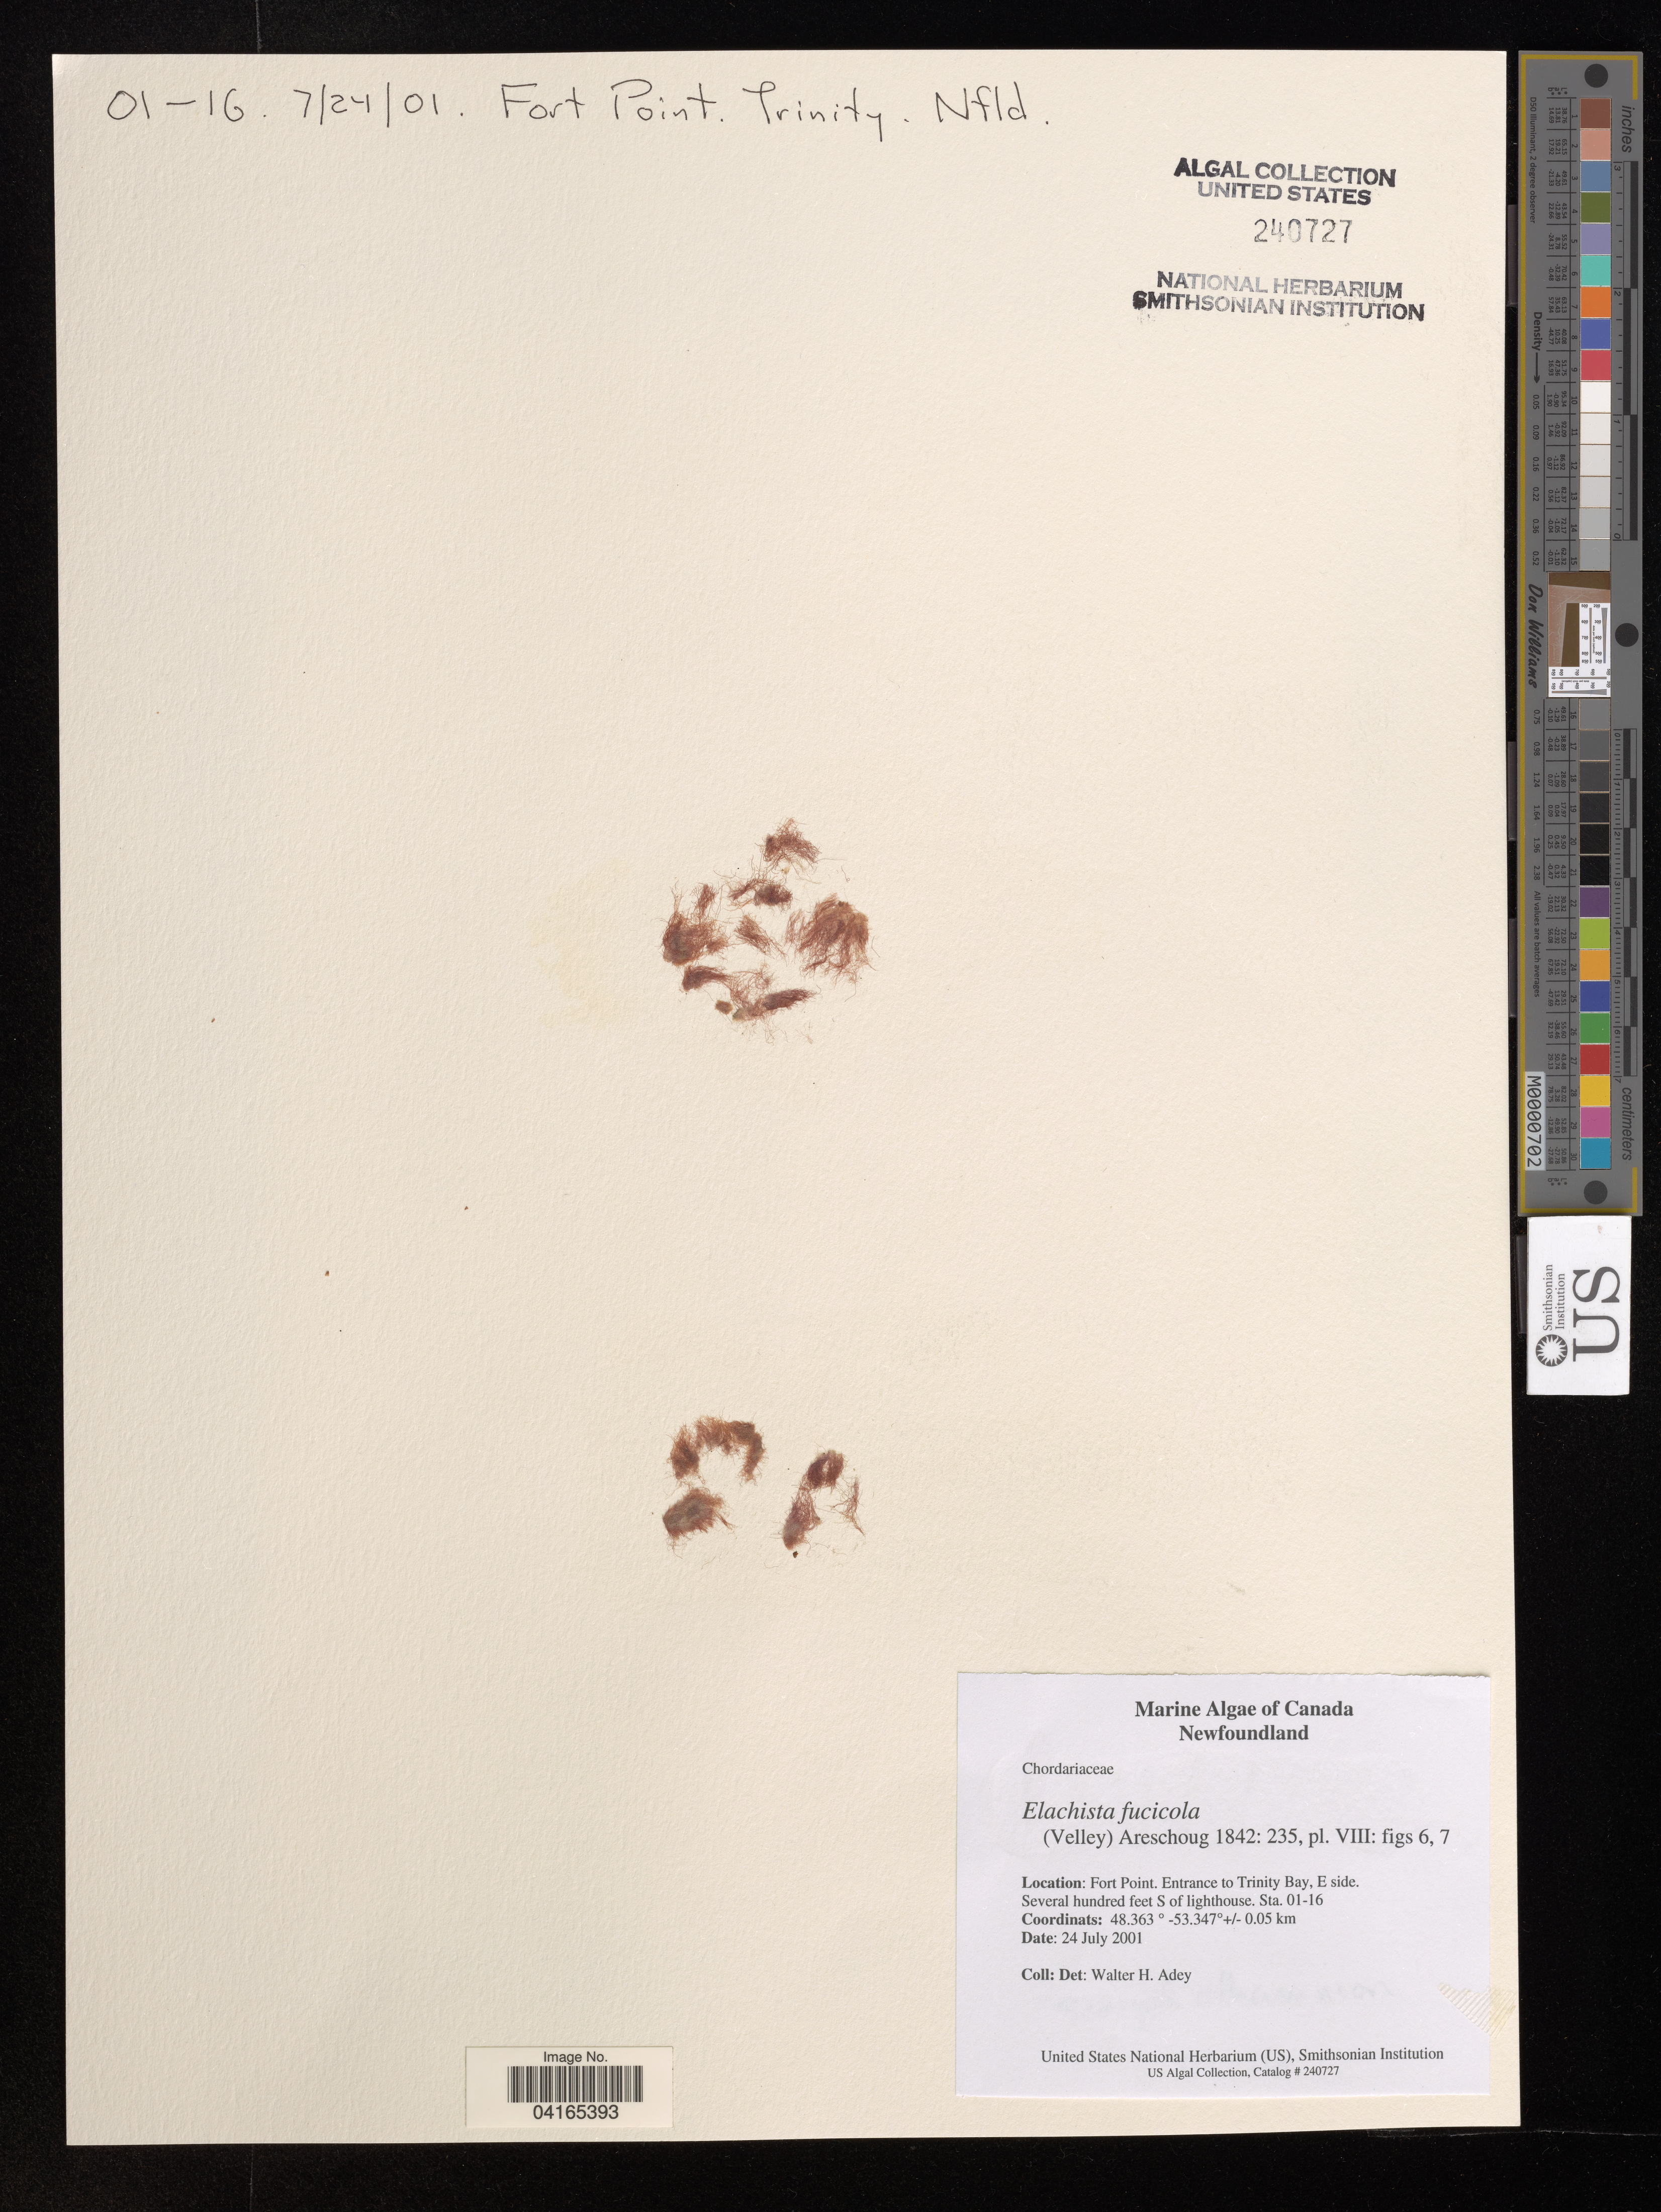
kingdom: Chromista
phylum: Ochrophyta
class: Phaeophyceae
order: Ectocarpales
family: Chordariaceae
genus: Elachista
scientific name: Elachista fucicola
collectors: W. H. Adey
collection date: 2001-07-24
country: Canada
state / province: Newfoundland and Labrador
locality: Fort Point, entrance to Trinity Bay, E side. Several hundred feet S of lighthouse. Sta. 01-16.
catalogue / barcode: US 240727